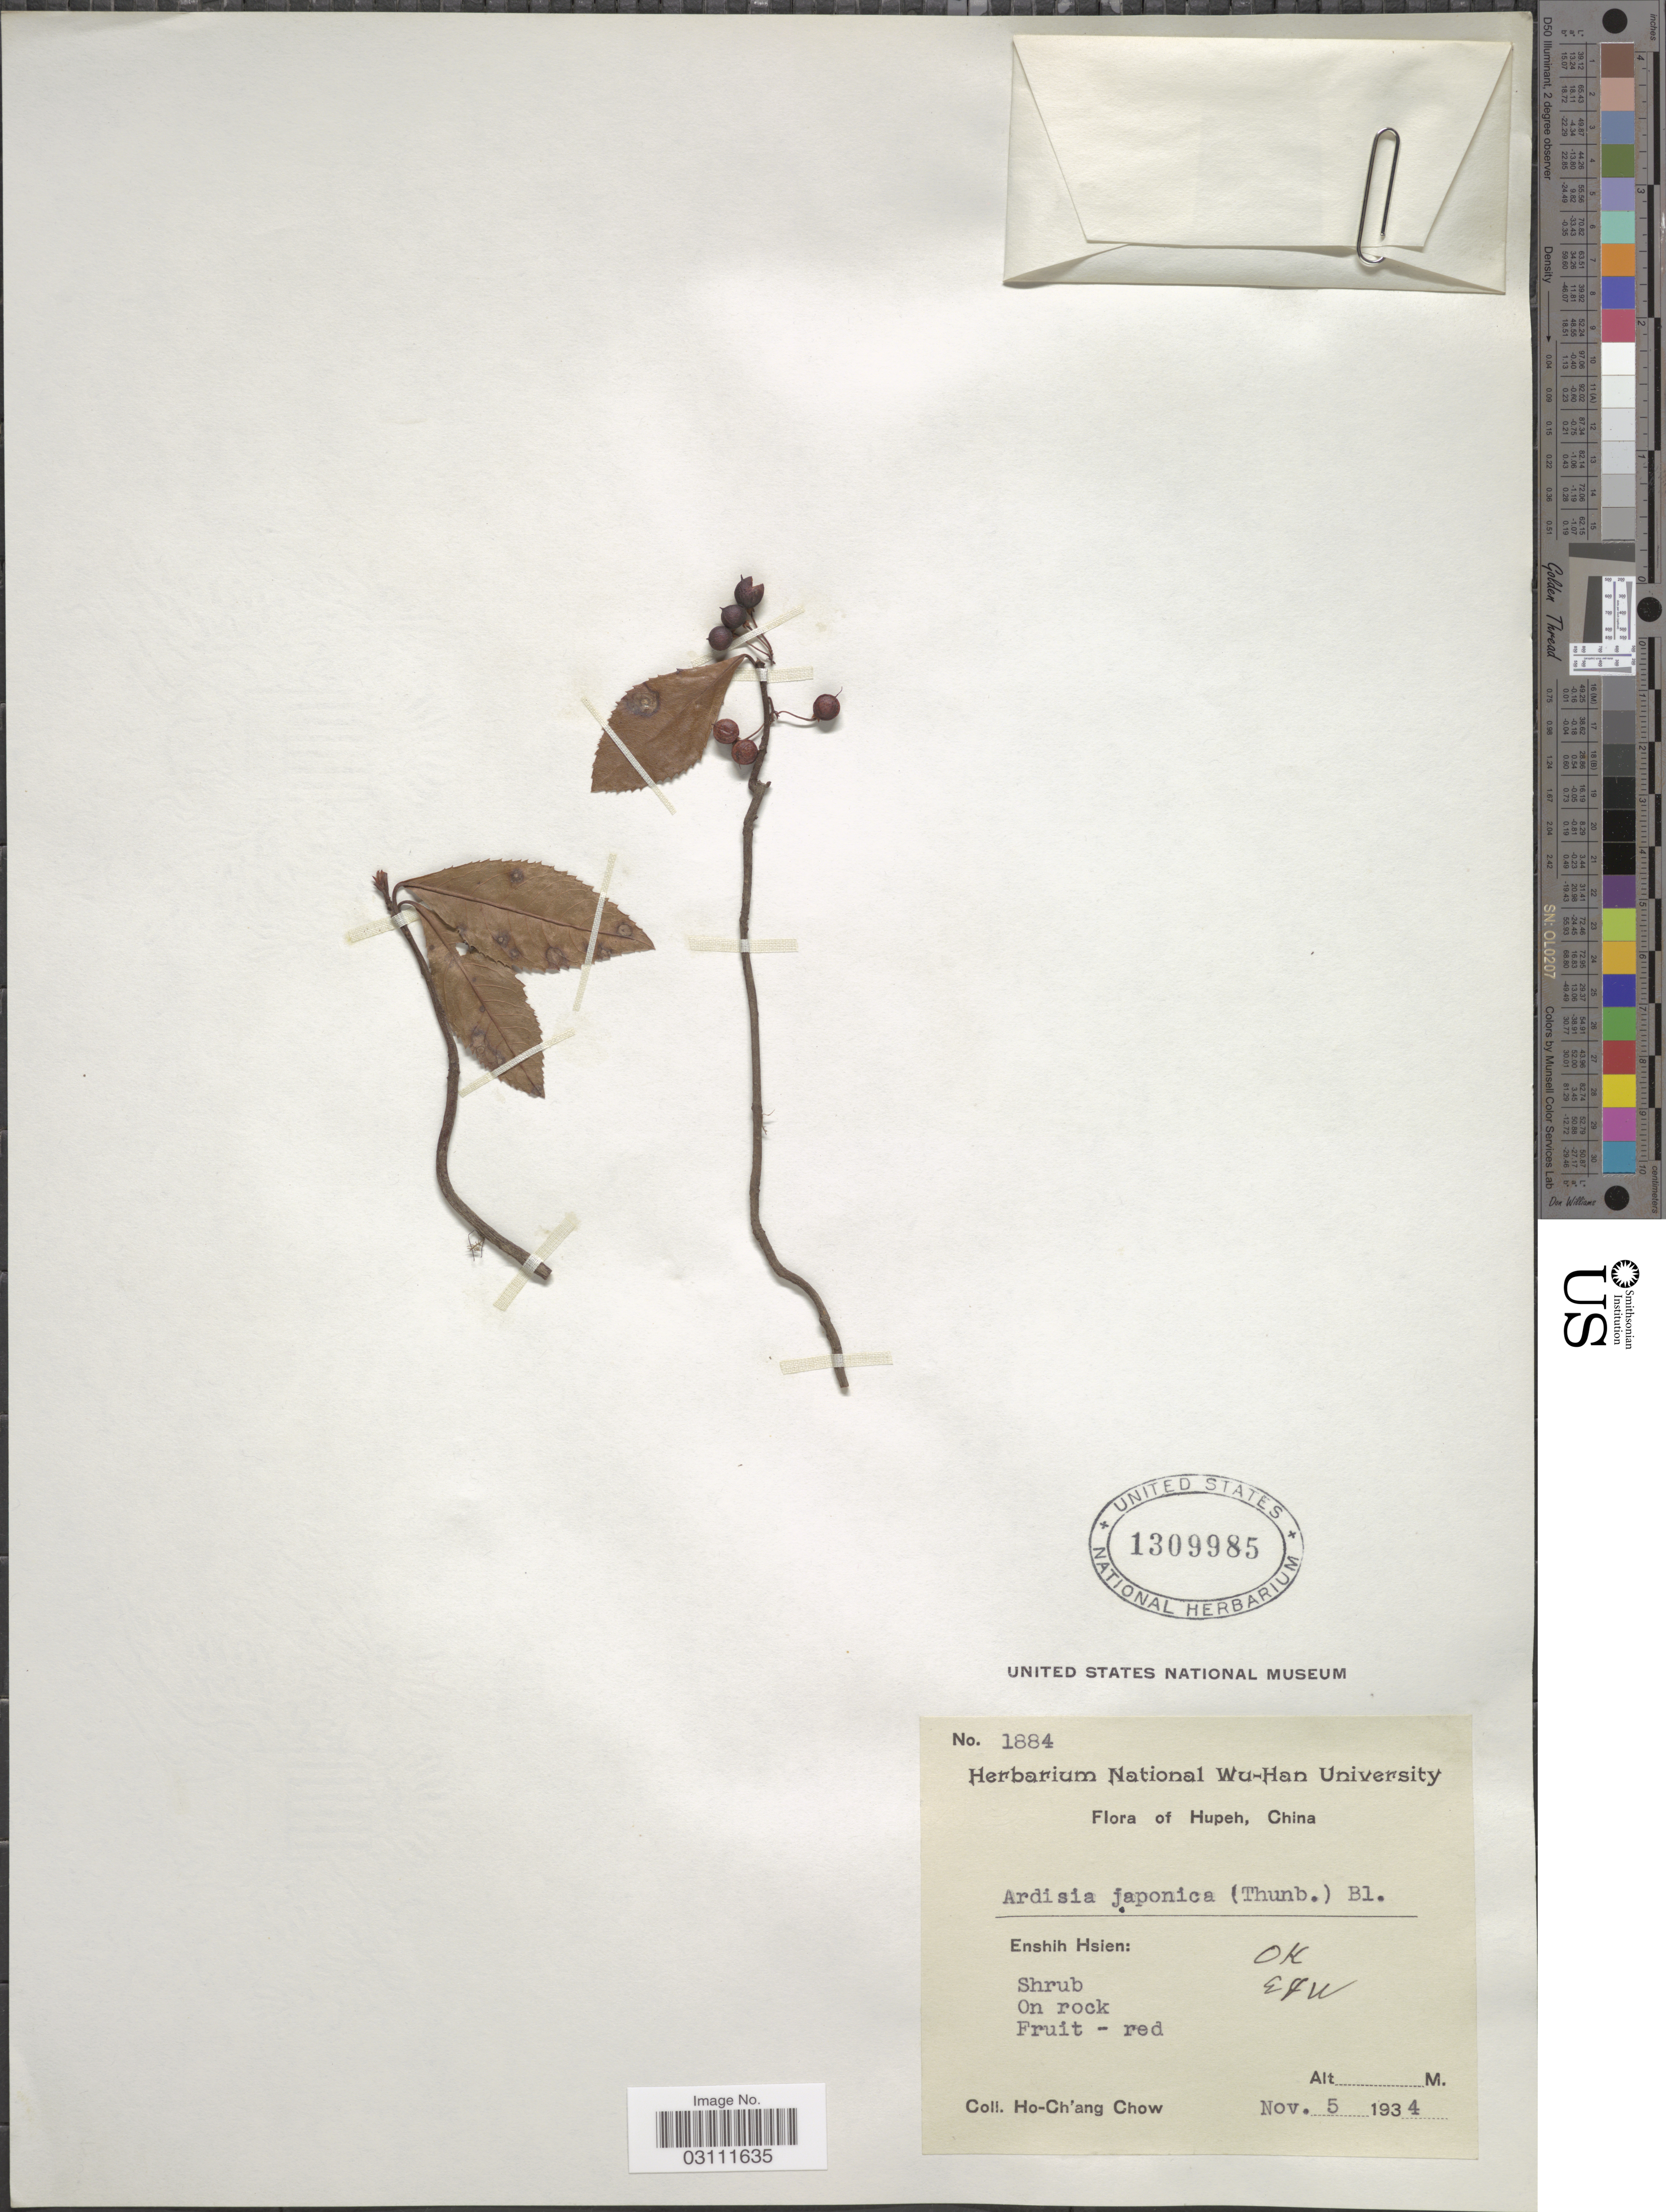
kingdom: Plantae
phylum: Tracheophyta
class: Magnoliopsida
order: Ericales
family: Primulaceae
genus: Ardisia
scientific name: Ardisia japonica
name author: (Thunb.) Blume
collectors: H. Chow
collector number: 1884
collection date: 1934-11-05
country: China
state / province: Hubei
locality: Hupeh, China, Enshih Hsien.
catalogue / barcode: US 1309985